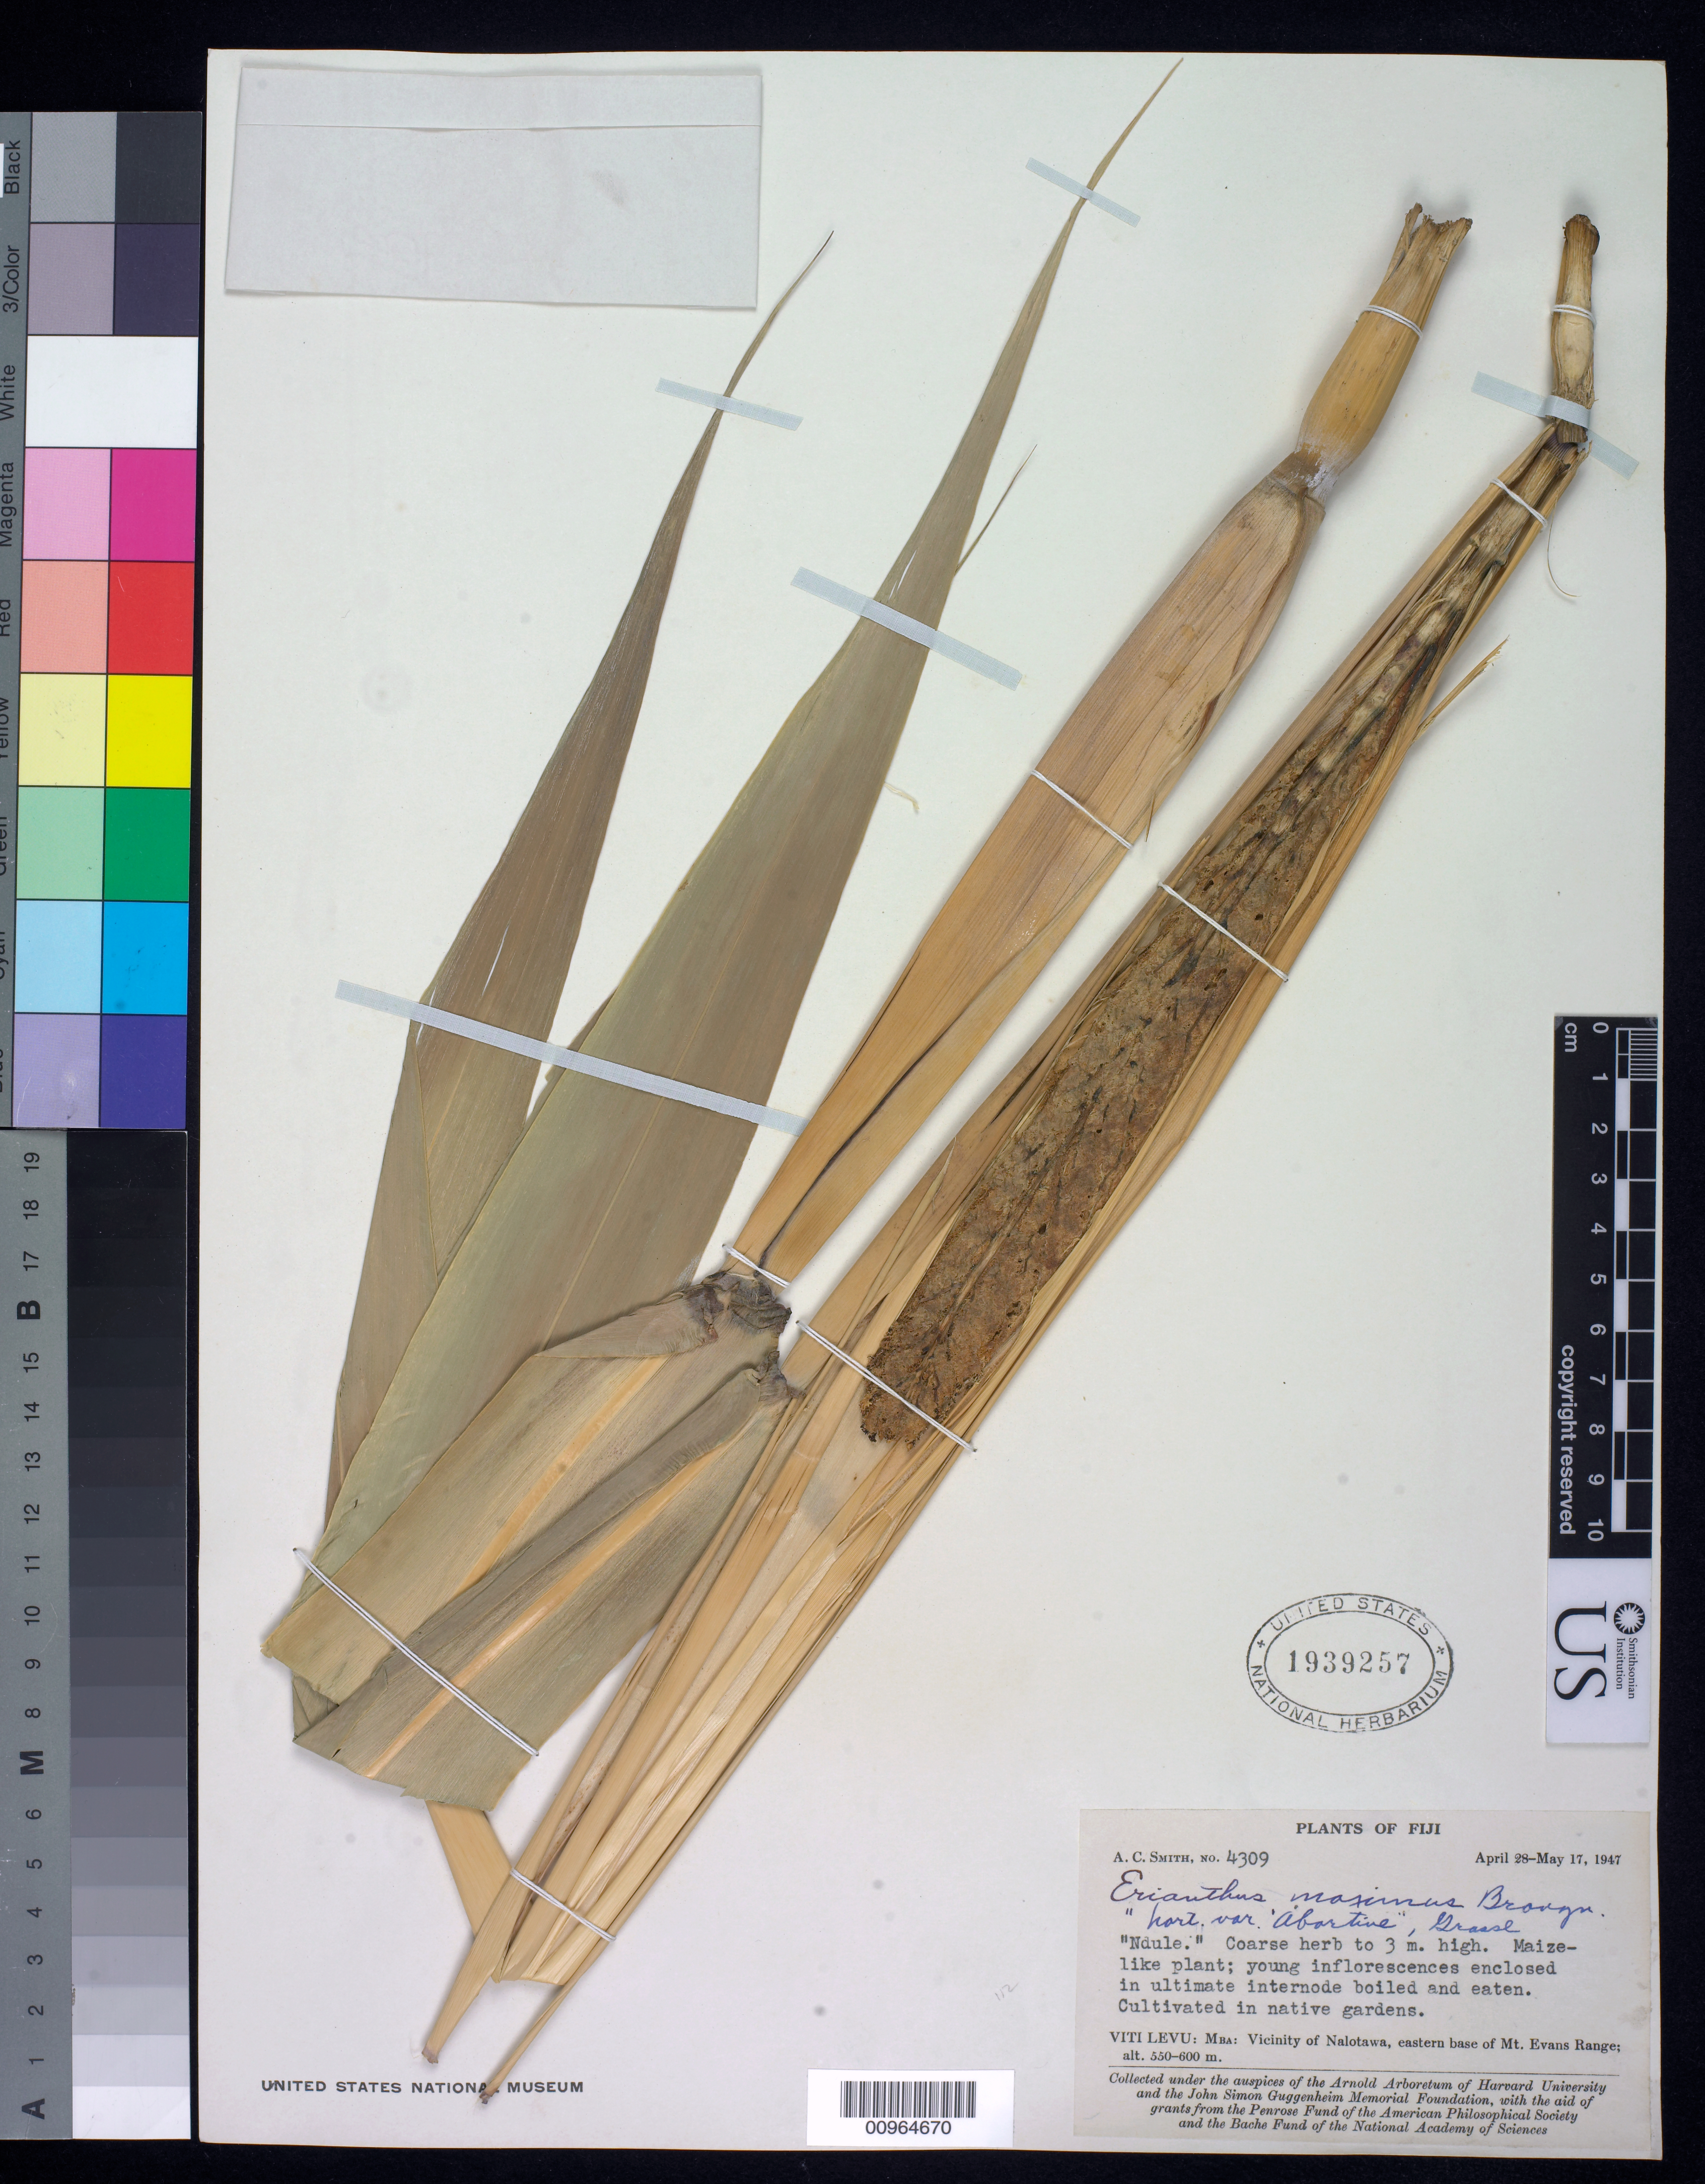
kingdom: Plantae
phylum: Tracheophyta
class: Liliopsida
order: Poales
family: Poaceae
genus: Saccharum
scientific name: Saccharum maximum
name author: (Brongn.) Trin.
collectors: C. A. Smith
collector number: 4309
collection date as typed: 28 Apr 1947 to 17 May 1947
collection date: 1947-04-28/1947-05-17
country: Fiji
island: Viti Levu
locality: Vicinity of Nalotawa, eastern base of Mt. Evans Range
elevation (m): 550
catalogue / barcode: US 1939257